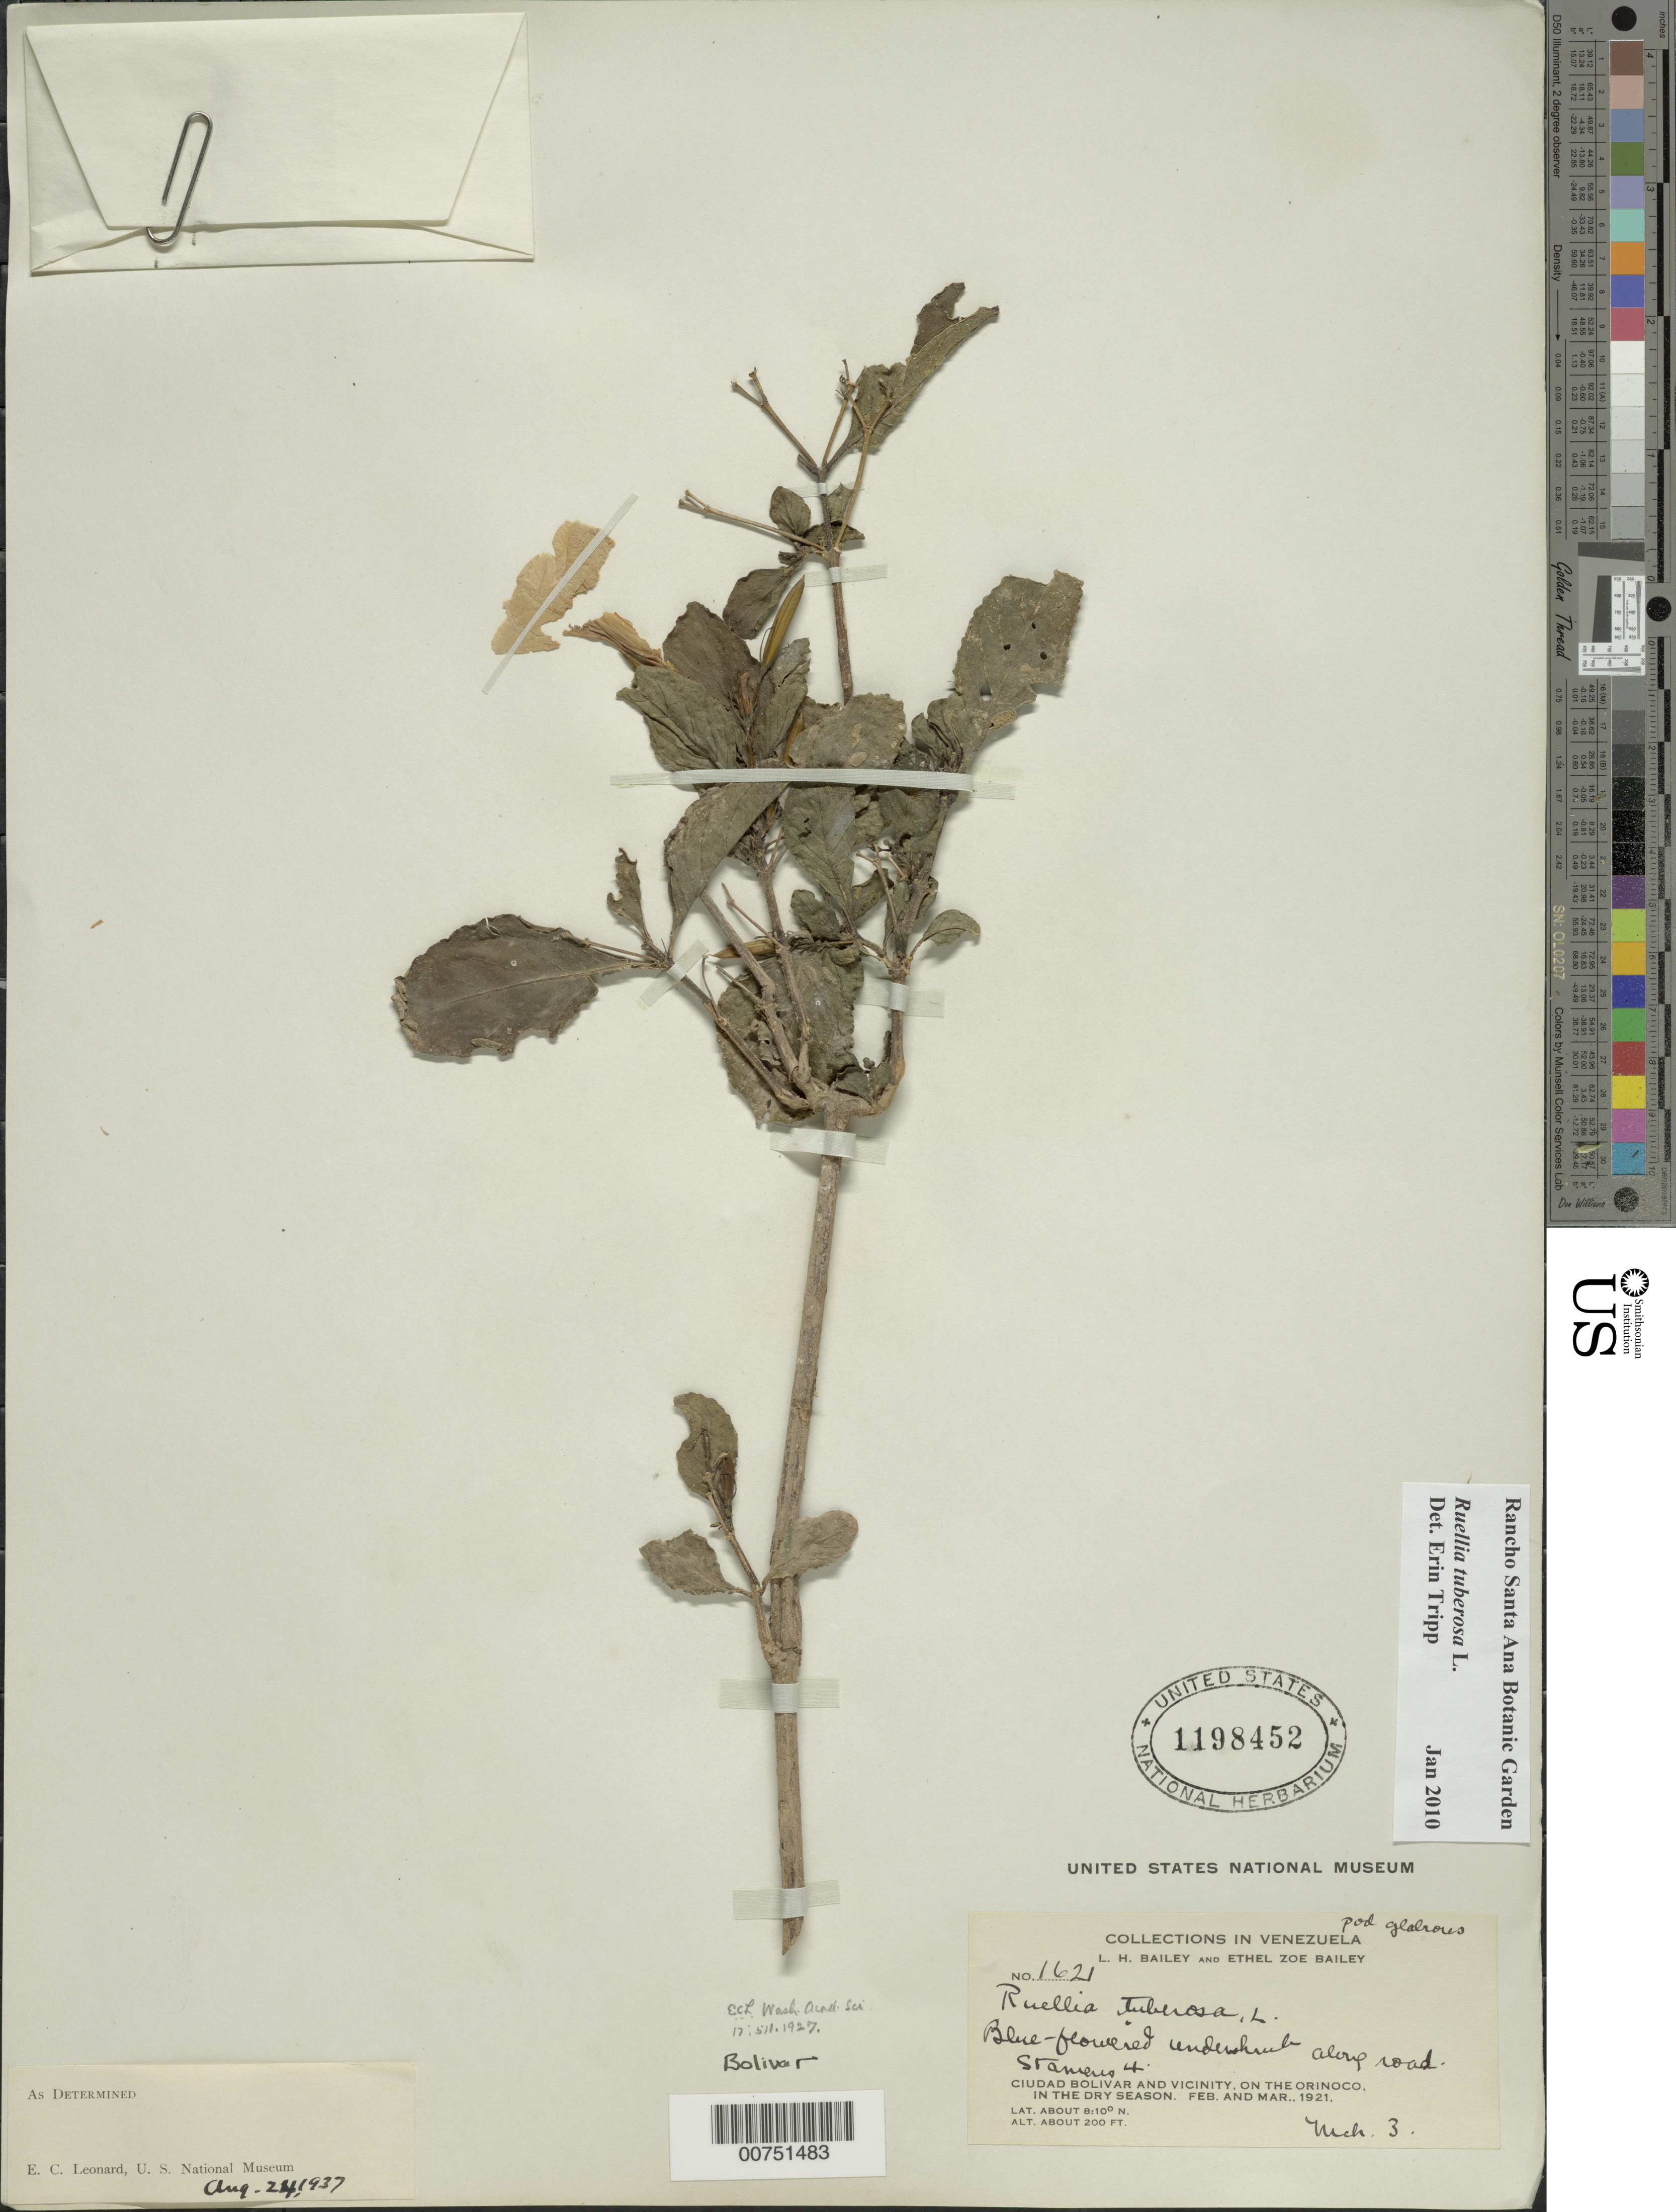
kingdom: Plantae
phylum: Tracheophyta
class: Magnoliopsida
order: Lamiales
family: Acanthaceae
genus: Ruellia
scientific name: Ruellia tuberosa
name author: L.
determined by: Leonard, Emery C., (US)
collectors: L. H. Bailey & E. Z. Bailey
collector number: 1621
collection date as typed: Feb-21 and Mar-21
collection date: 1921-02,1921-03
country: Venezuela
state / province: Bolívar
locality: Ciudad Bolívar and vicinity, Orinoco R.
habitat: Along road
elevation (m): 61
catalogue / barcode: US 1198452